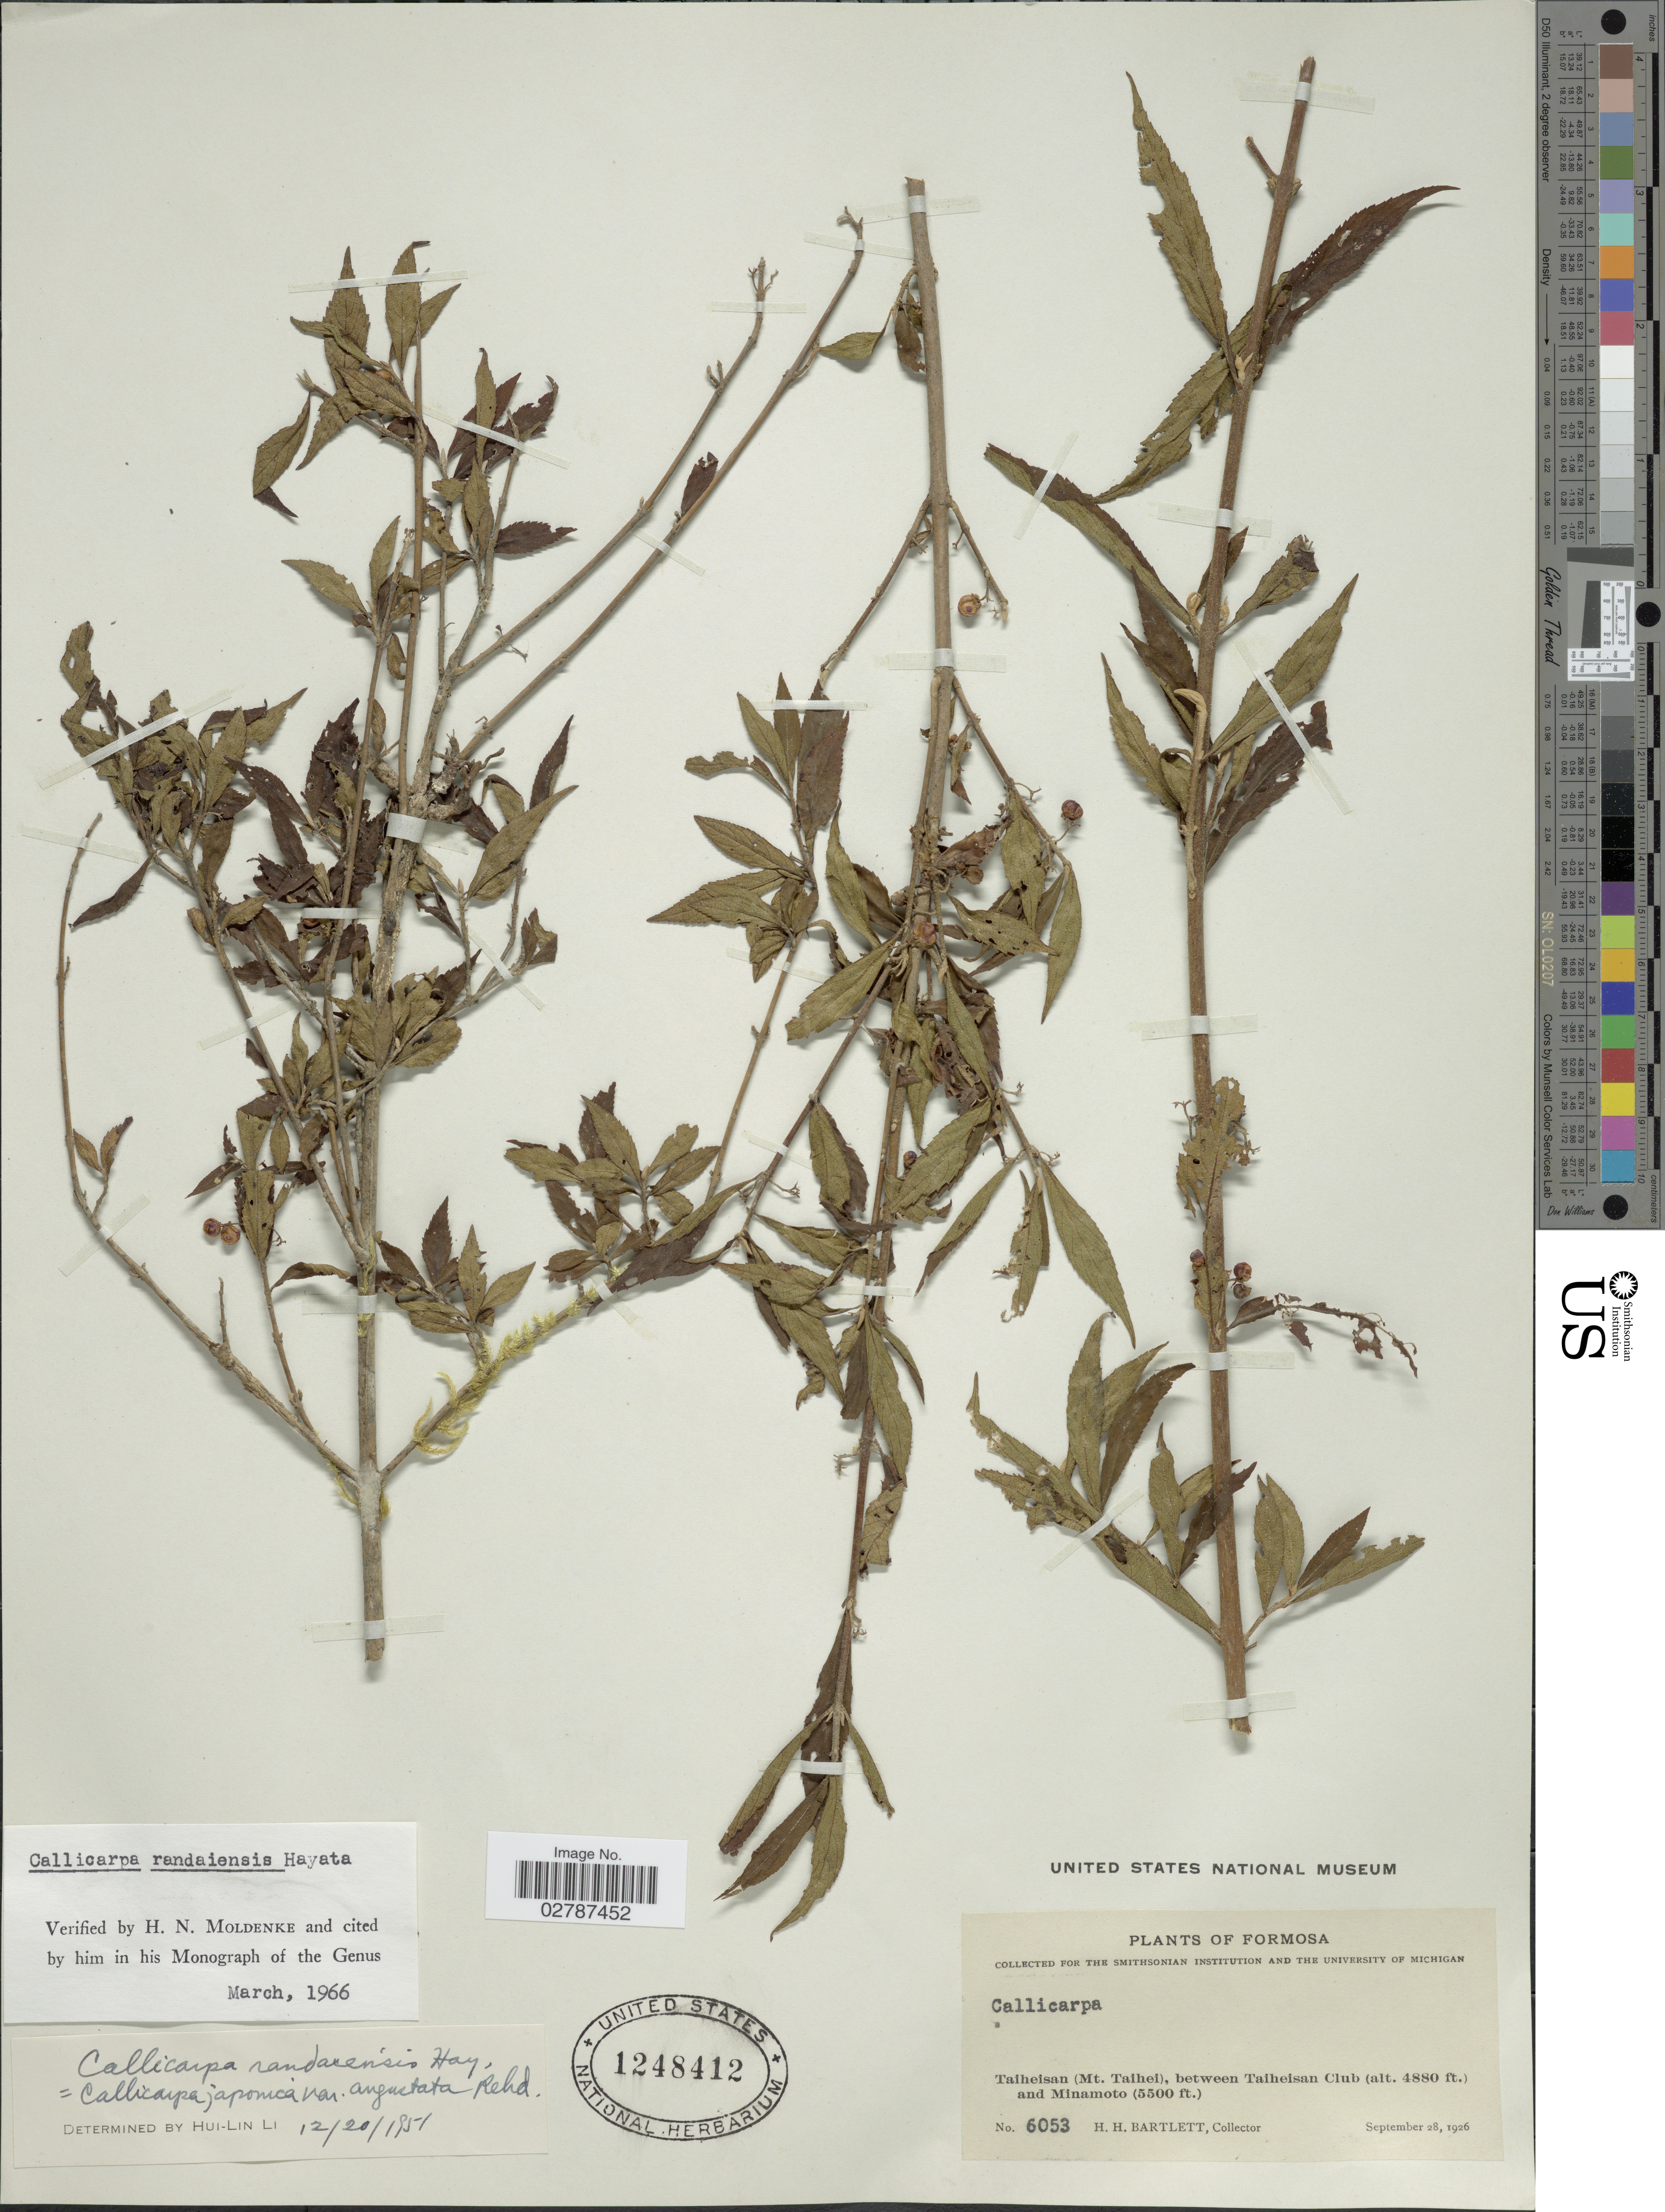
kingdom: Plantae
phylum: Tracheophyta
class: Magnoliopsida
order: Lamiales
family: Lamiaceae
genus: Callicarpa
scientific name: Callicarpa randaiensis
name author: Hayata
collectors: H. H. Bartlett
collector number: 6053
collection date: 1926-09-28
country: Taiwan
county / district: Yilan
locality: Formosa. Taiheisan (Mt. Taihei), between Taiheisan Club and Minamoto.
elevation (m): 1487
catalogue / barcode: US 1248412